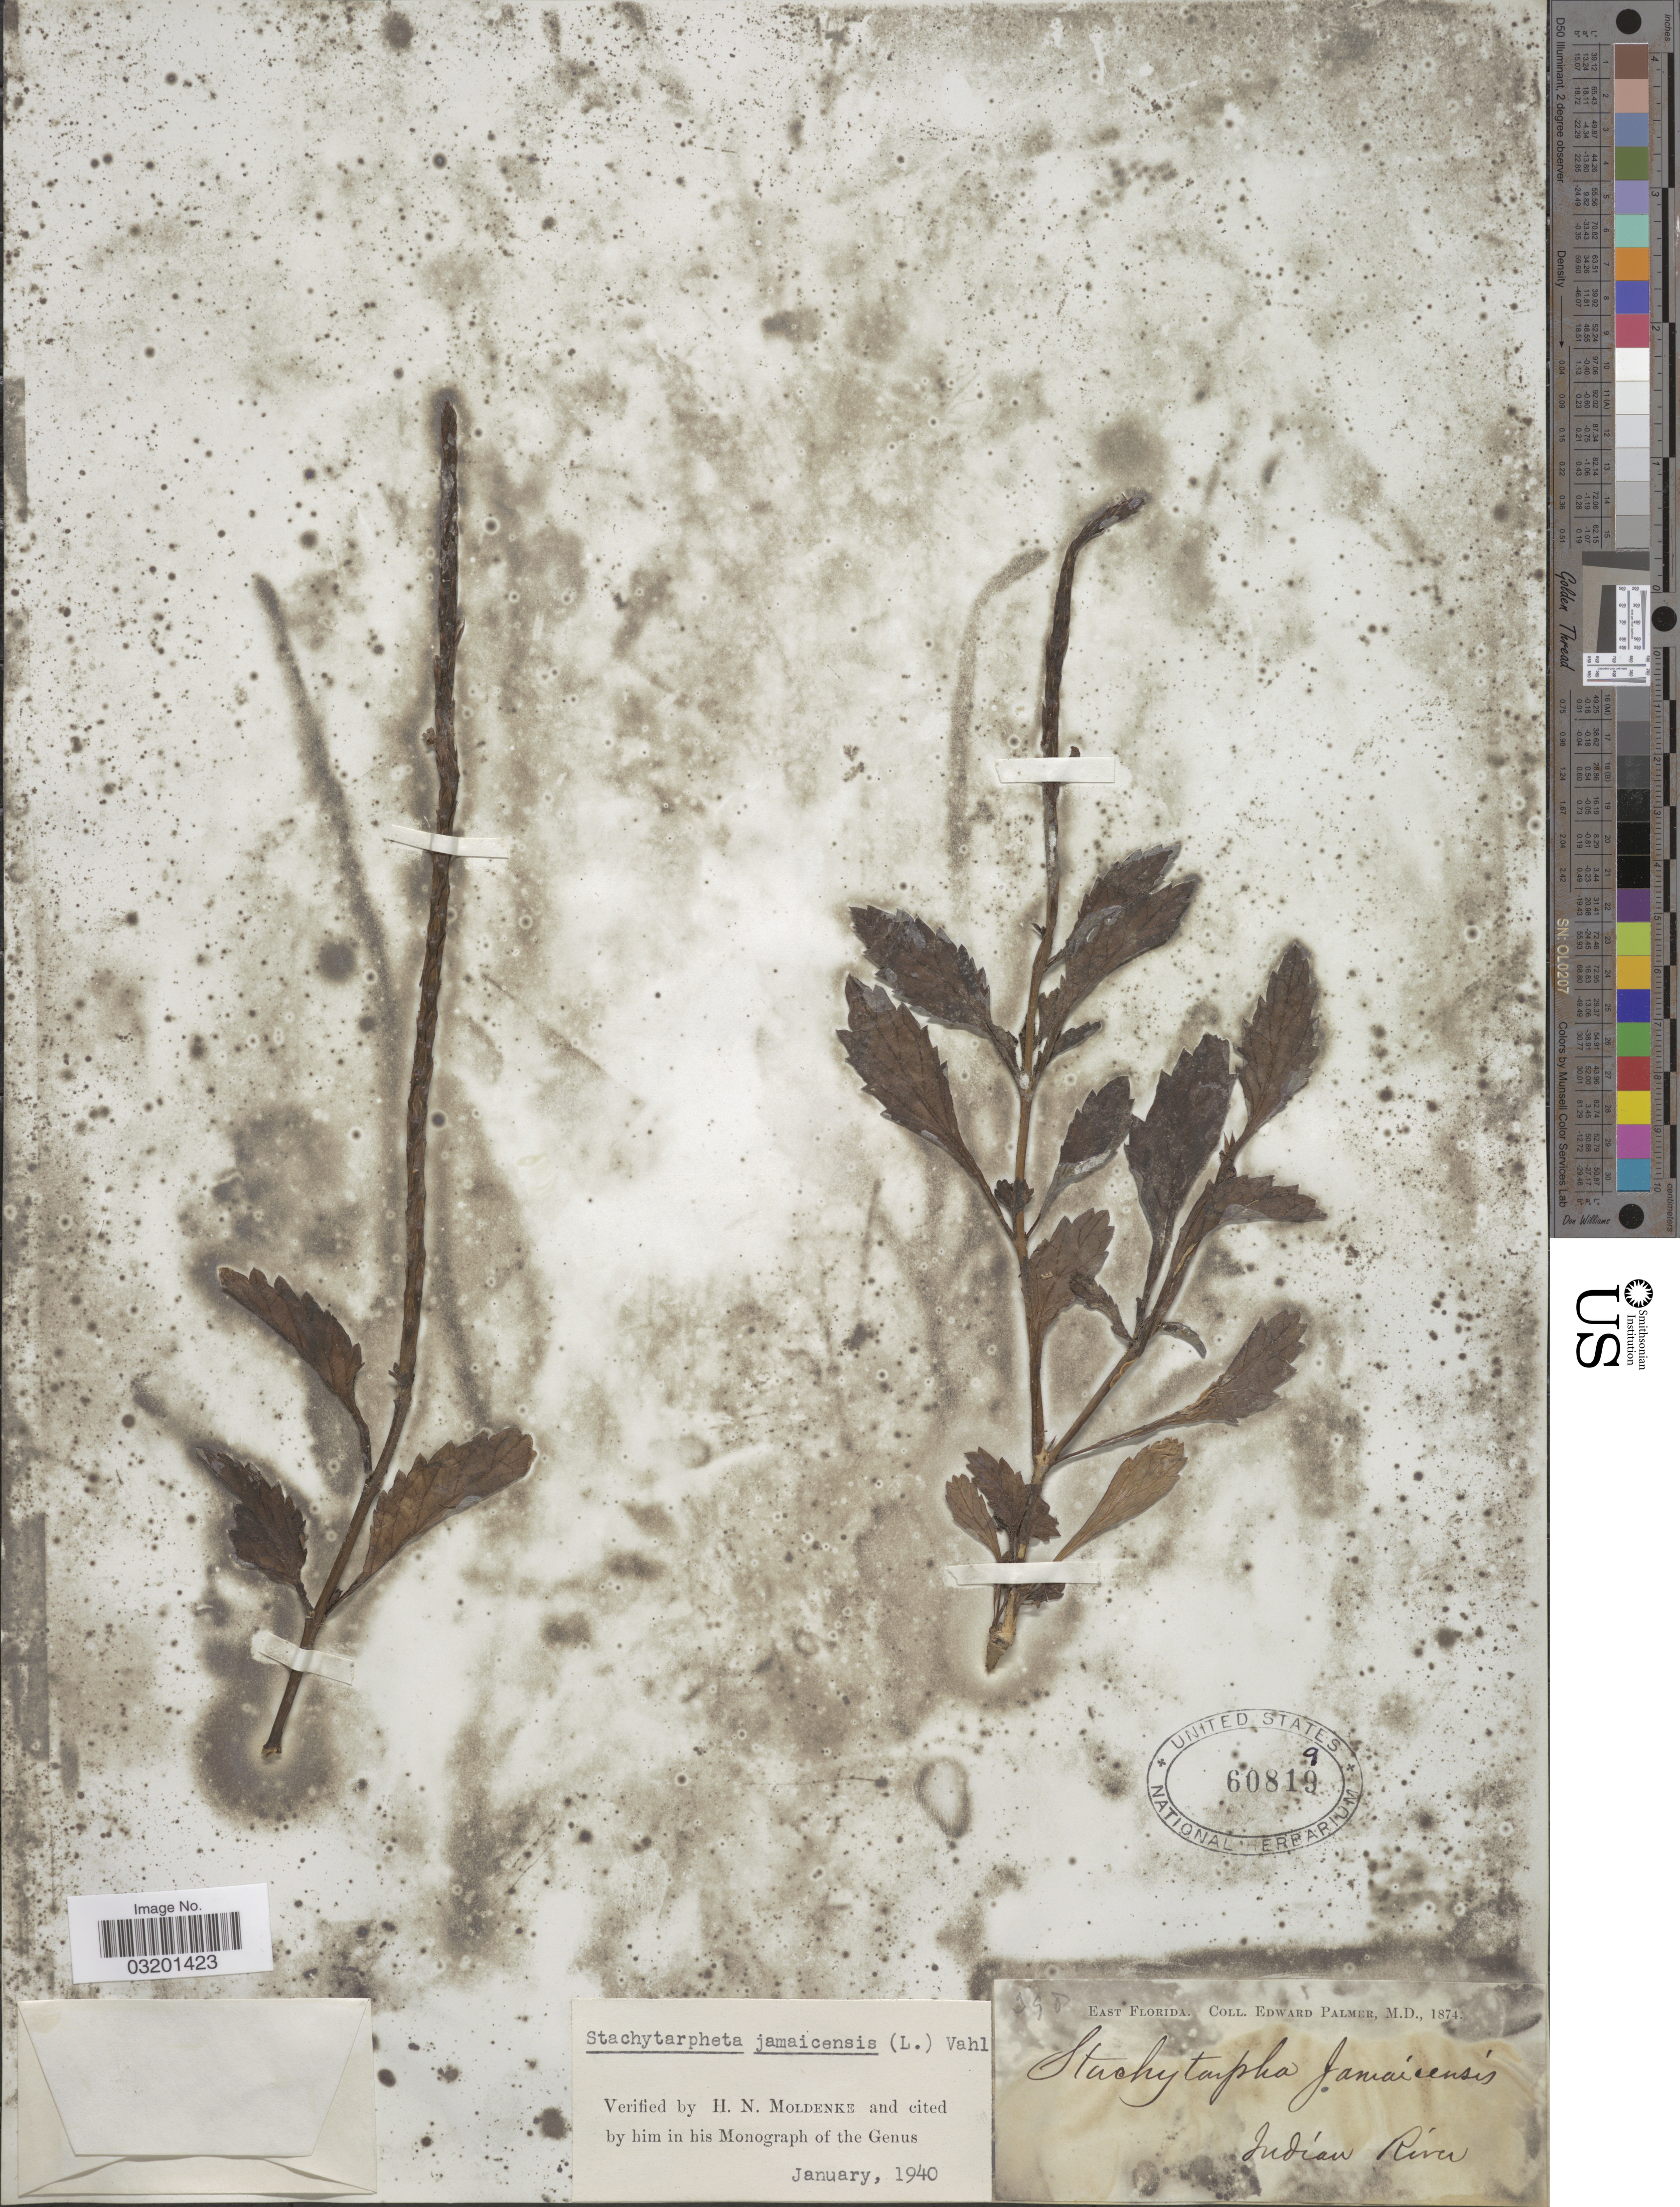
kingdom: Plantae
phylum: Tracheophyta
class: Magnoliopsida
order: Lamiales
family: Verbenaceae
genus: Stachytarpheta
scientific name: Stachytarpheta jamaicensis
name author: (L.) Vahl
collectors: E. Palmer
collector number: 398?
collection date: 1874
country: United States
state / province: Florida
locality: East Florida. Indian River.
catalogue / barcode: US 60819